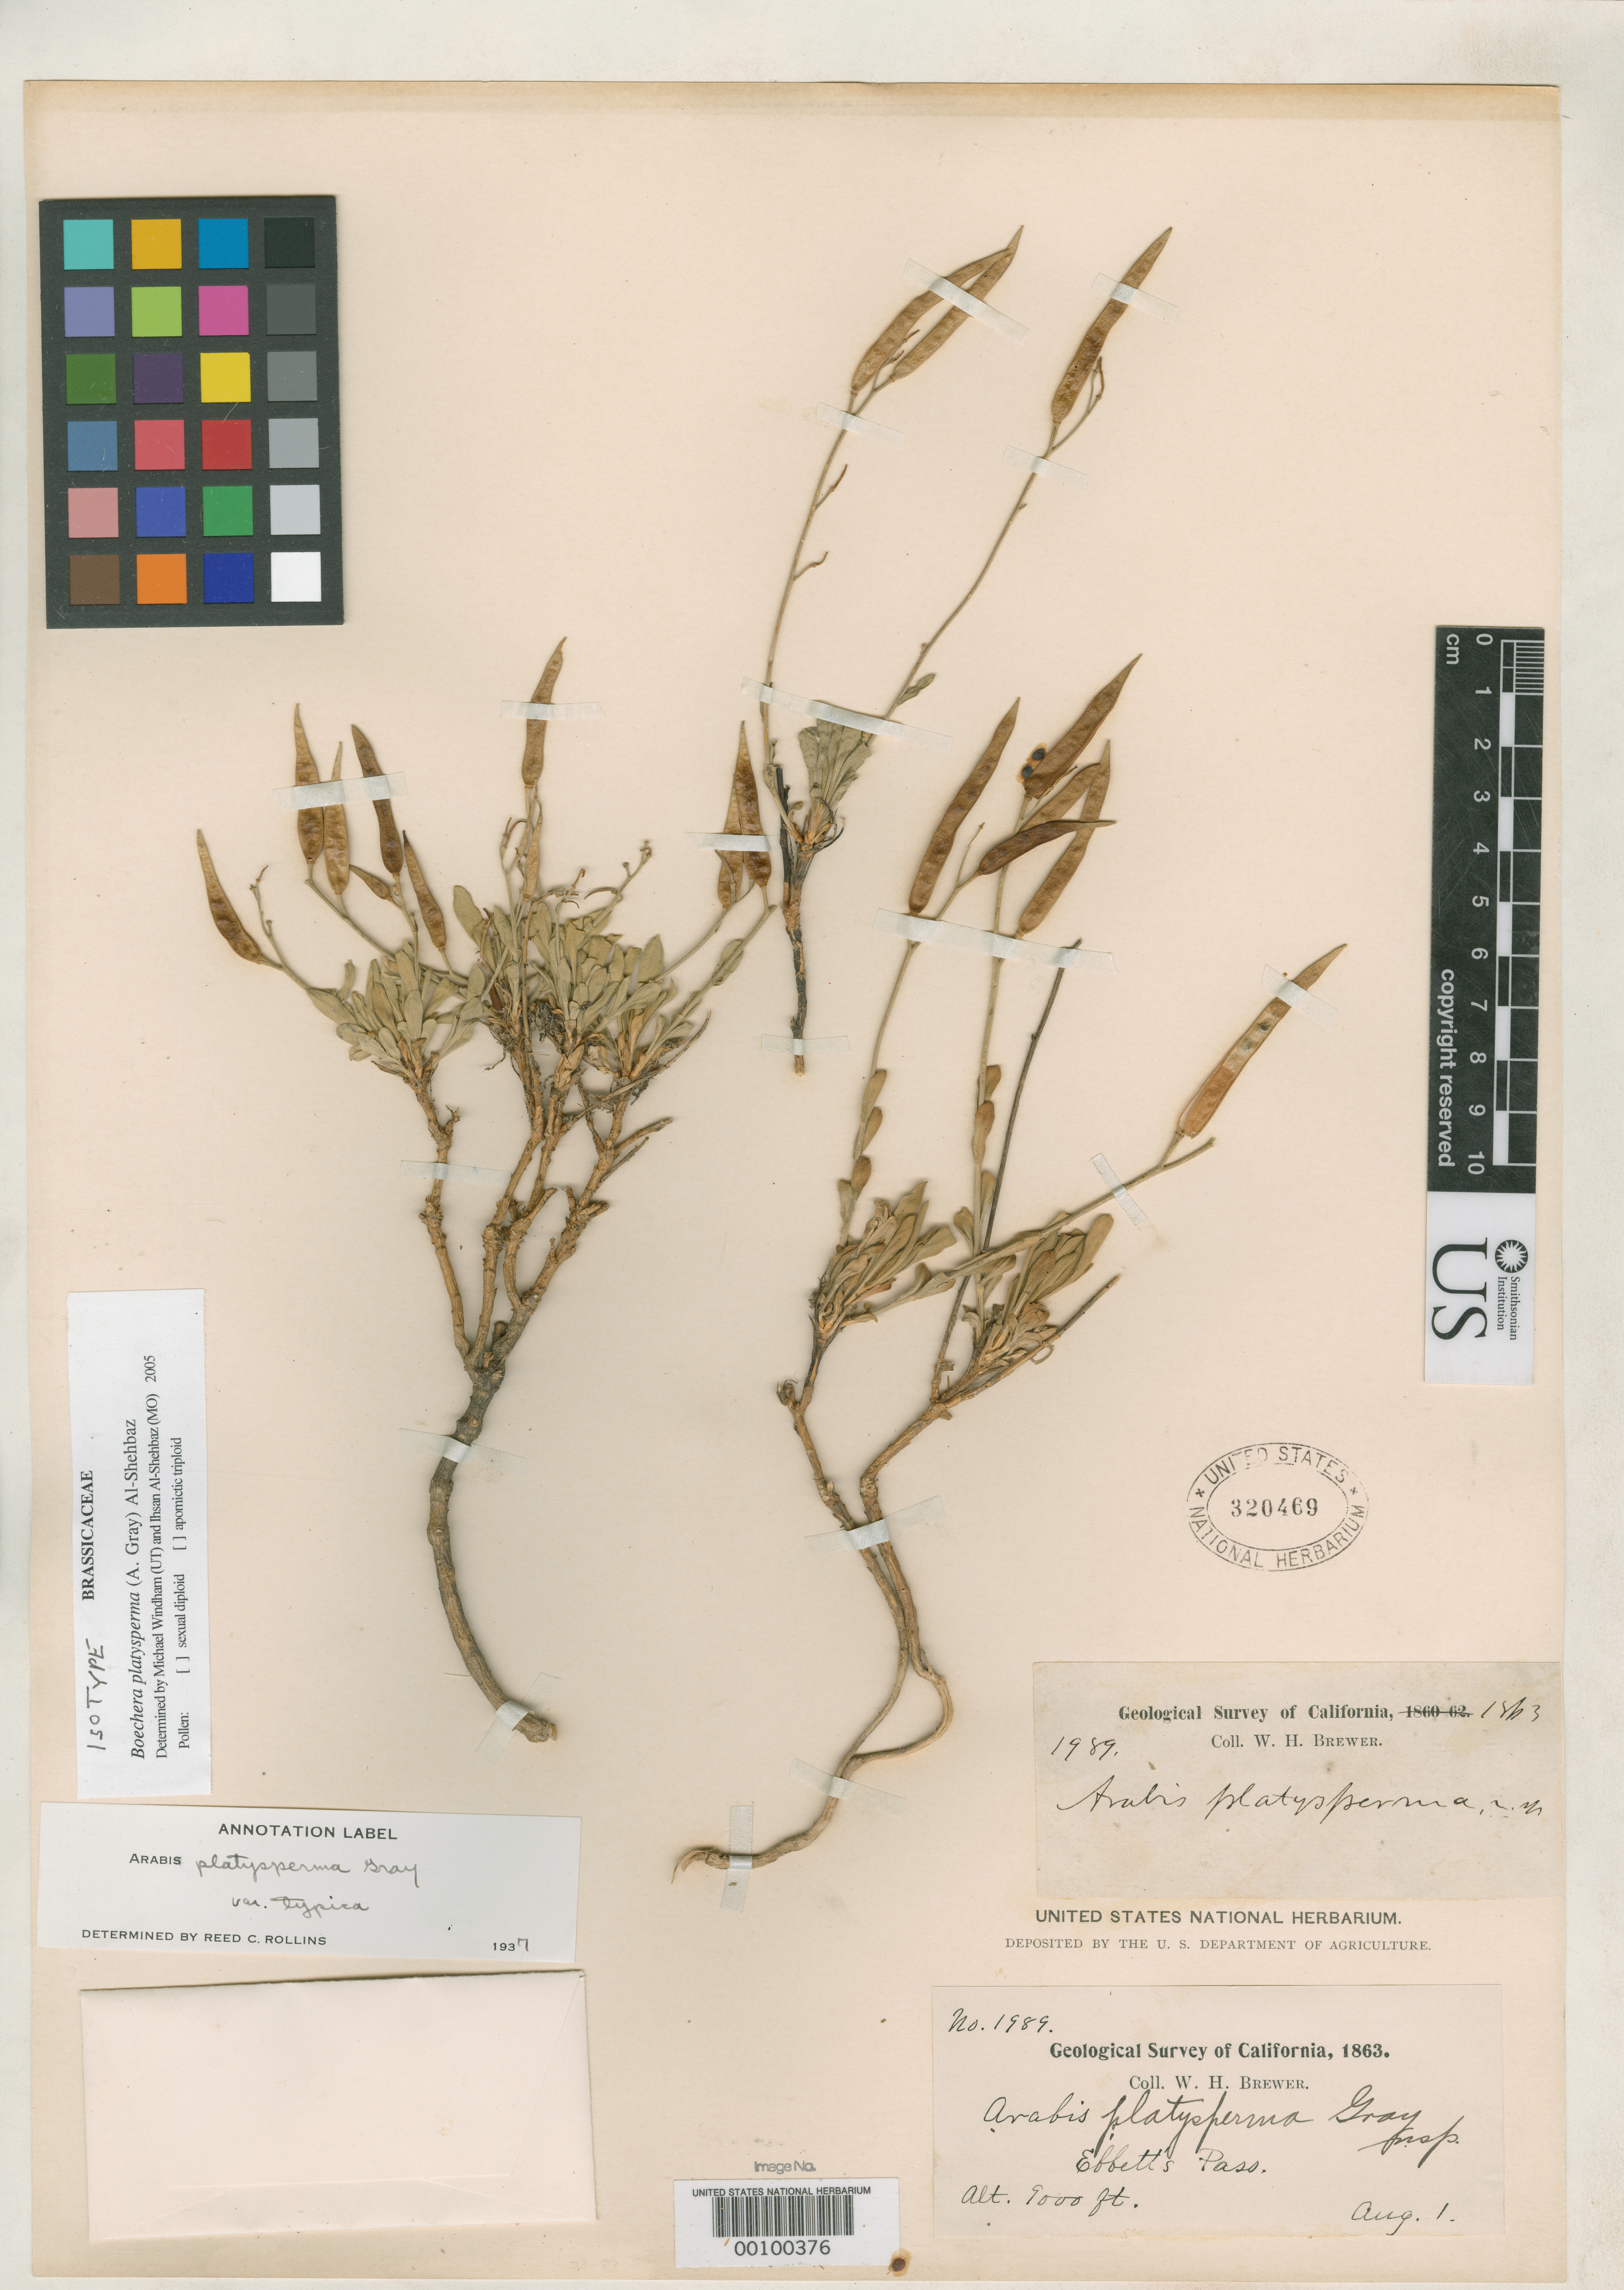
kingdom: Plantae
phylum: Tracheophyta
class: Magnoliopsida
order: Brassicales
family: Brassicaceae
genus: Arabis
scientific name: Arabis platysperma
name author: A. Gray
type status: Syntype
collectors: W. H. Brewer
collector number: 1989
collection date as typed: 01 Aug 1863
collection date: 1863-08-01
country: United States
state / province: California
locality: Ebbett's Pass.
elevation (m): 2743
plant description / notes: Protologue, "Sierra Nevada, on Mount Dana, alt. 13,227 feet, and above Ebbett's Pass." This sheet annotated as "isotype" by M. Windham & I. Al-Shehbaz (2005).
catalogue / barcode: US 320469